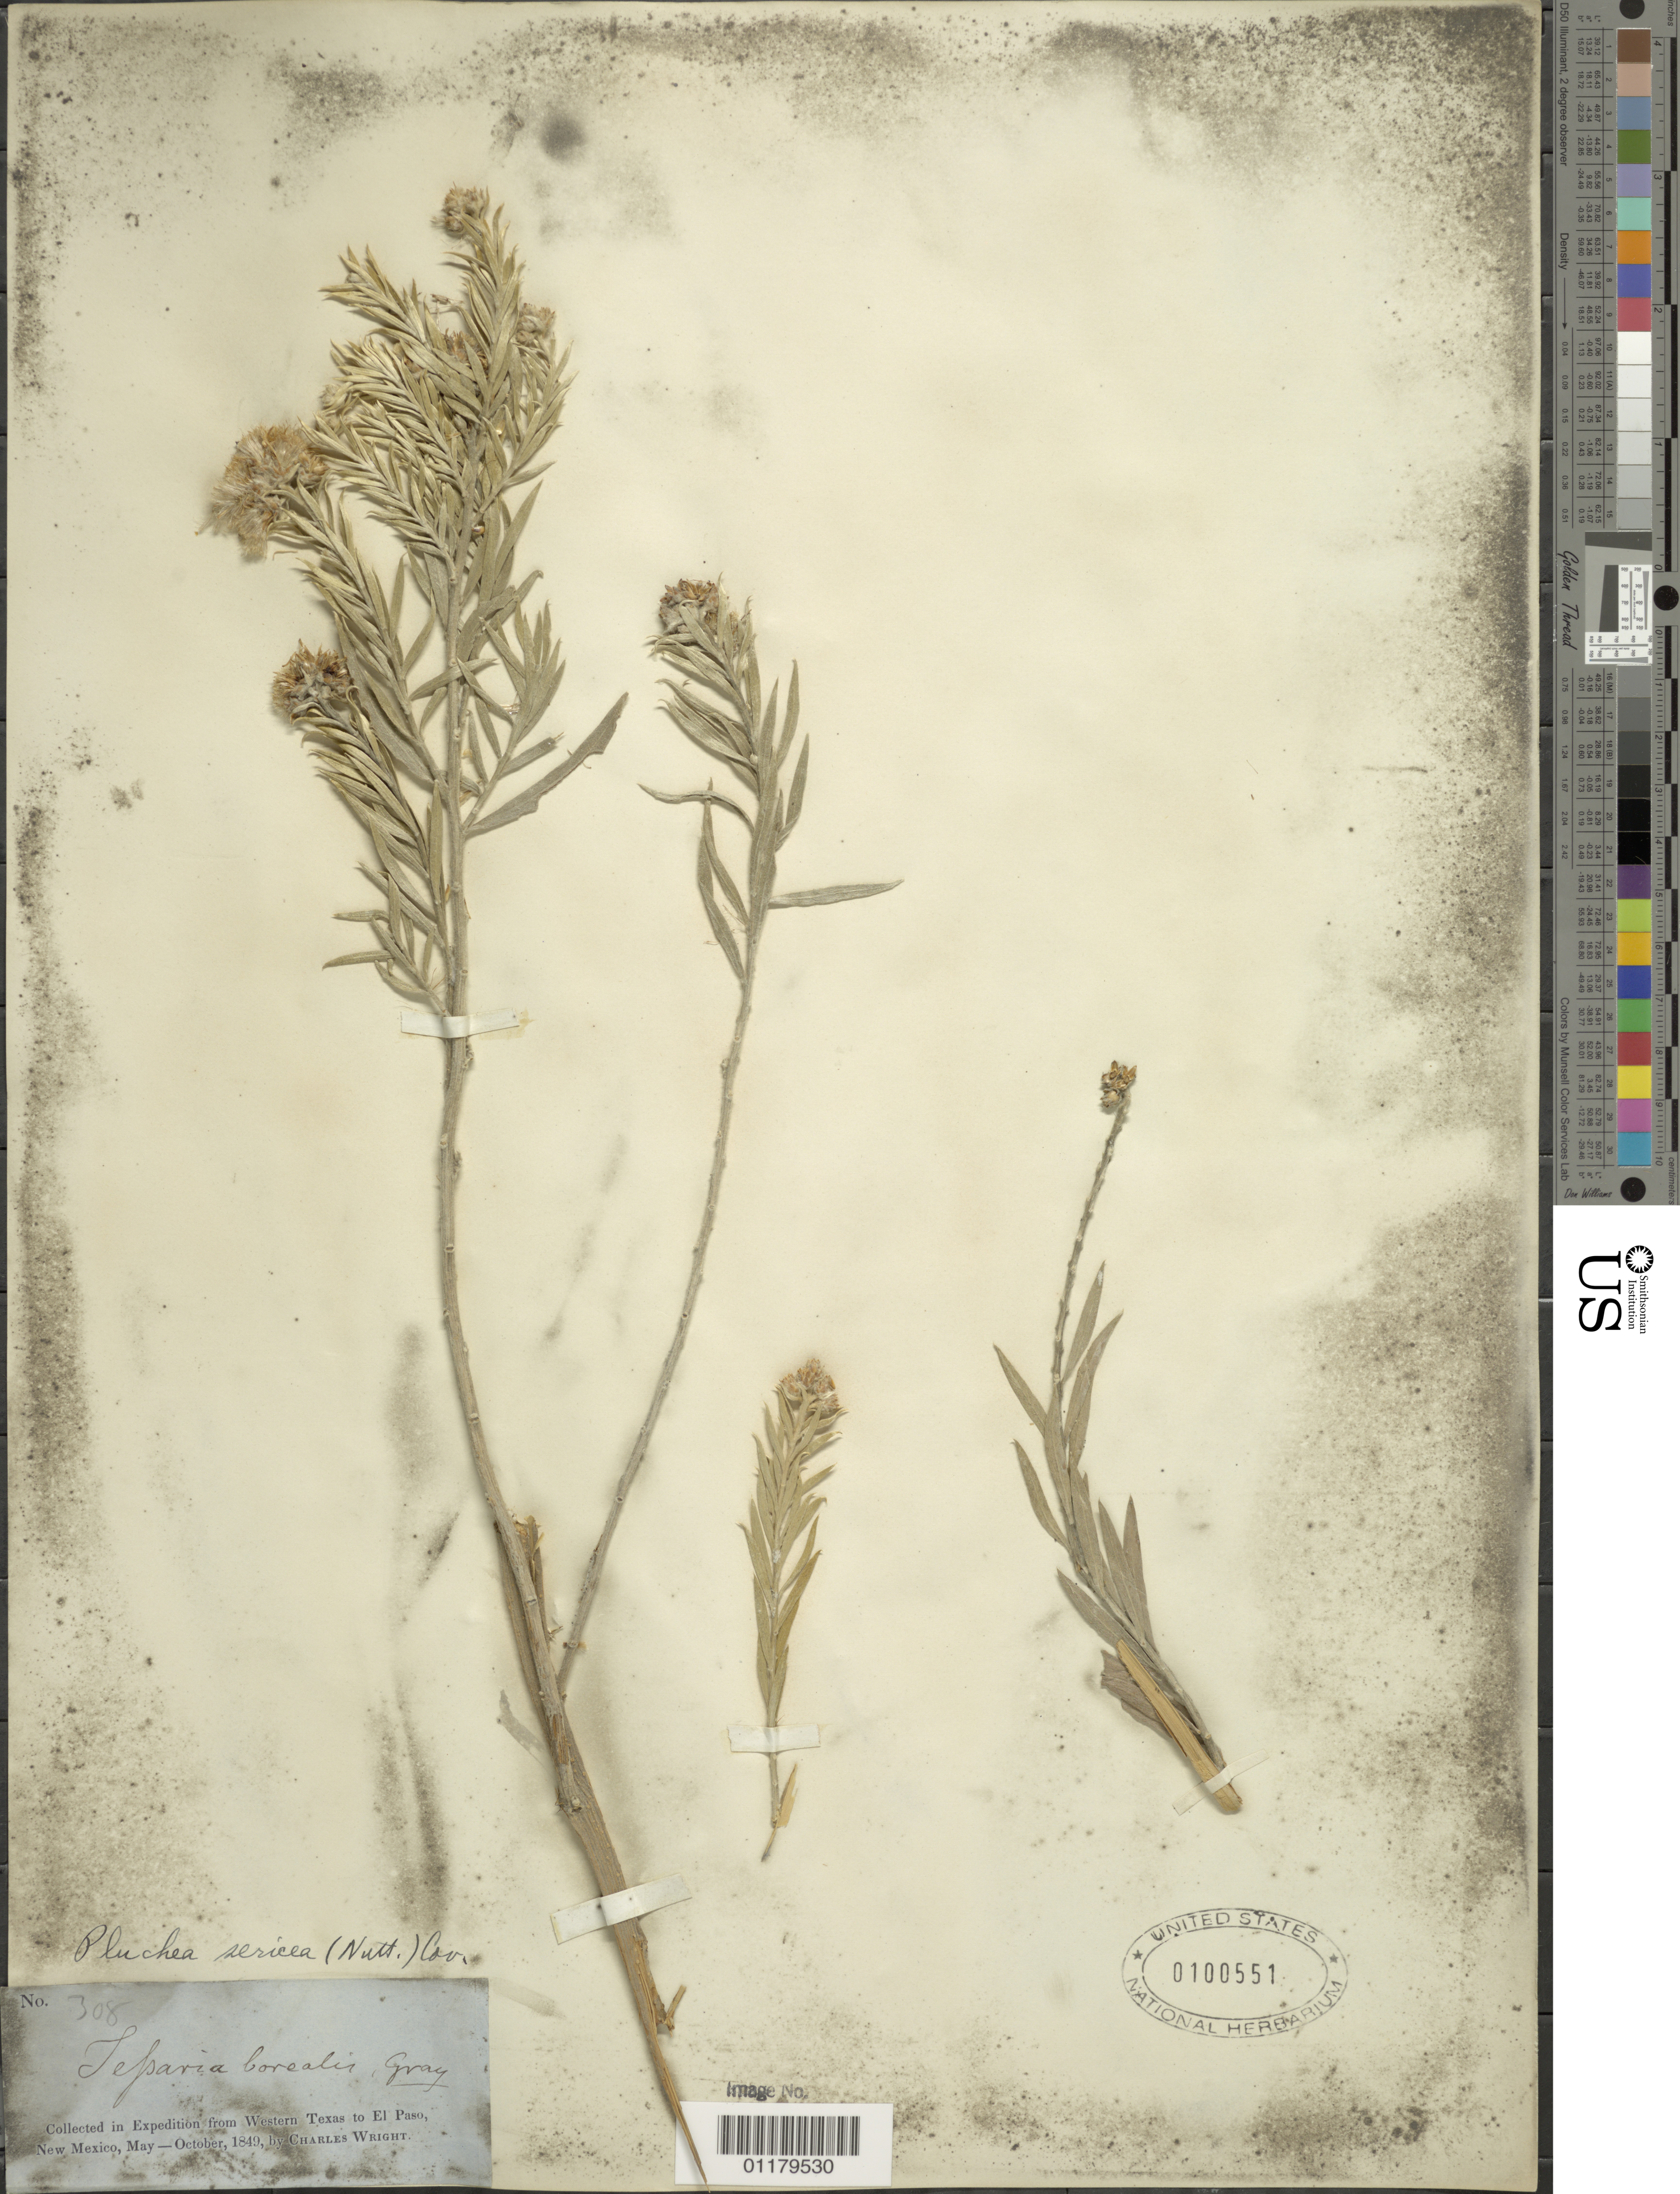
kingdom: Plantae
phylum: Tracheophyta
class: Magnoliopsida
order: Asterales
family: Asteraceae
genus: Pluchea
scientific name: Pluchea sericea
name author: (Nutt.) Coville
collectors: C. Wright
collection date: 1849-05/1849-10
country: United States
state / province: New Mexico / Texas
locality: from Western Texas to El Paso, New Mexico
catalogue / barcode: US 100551